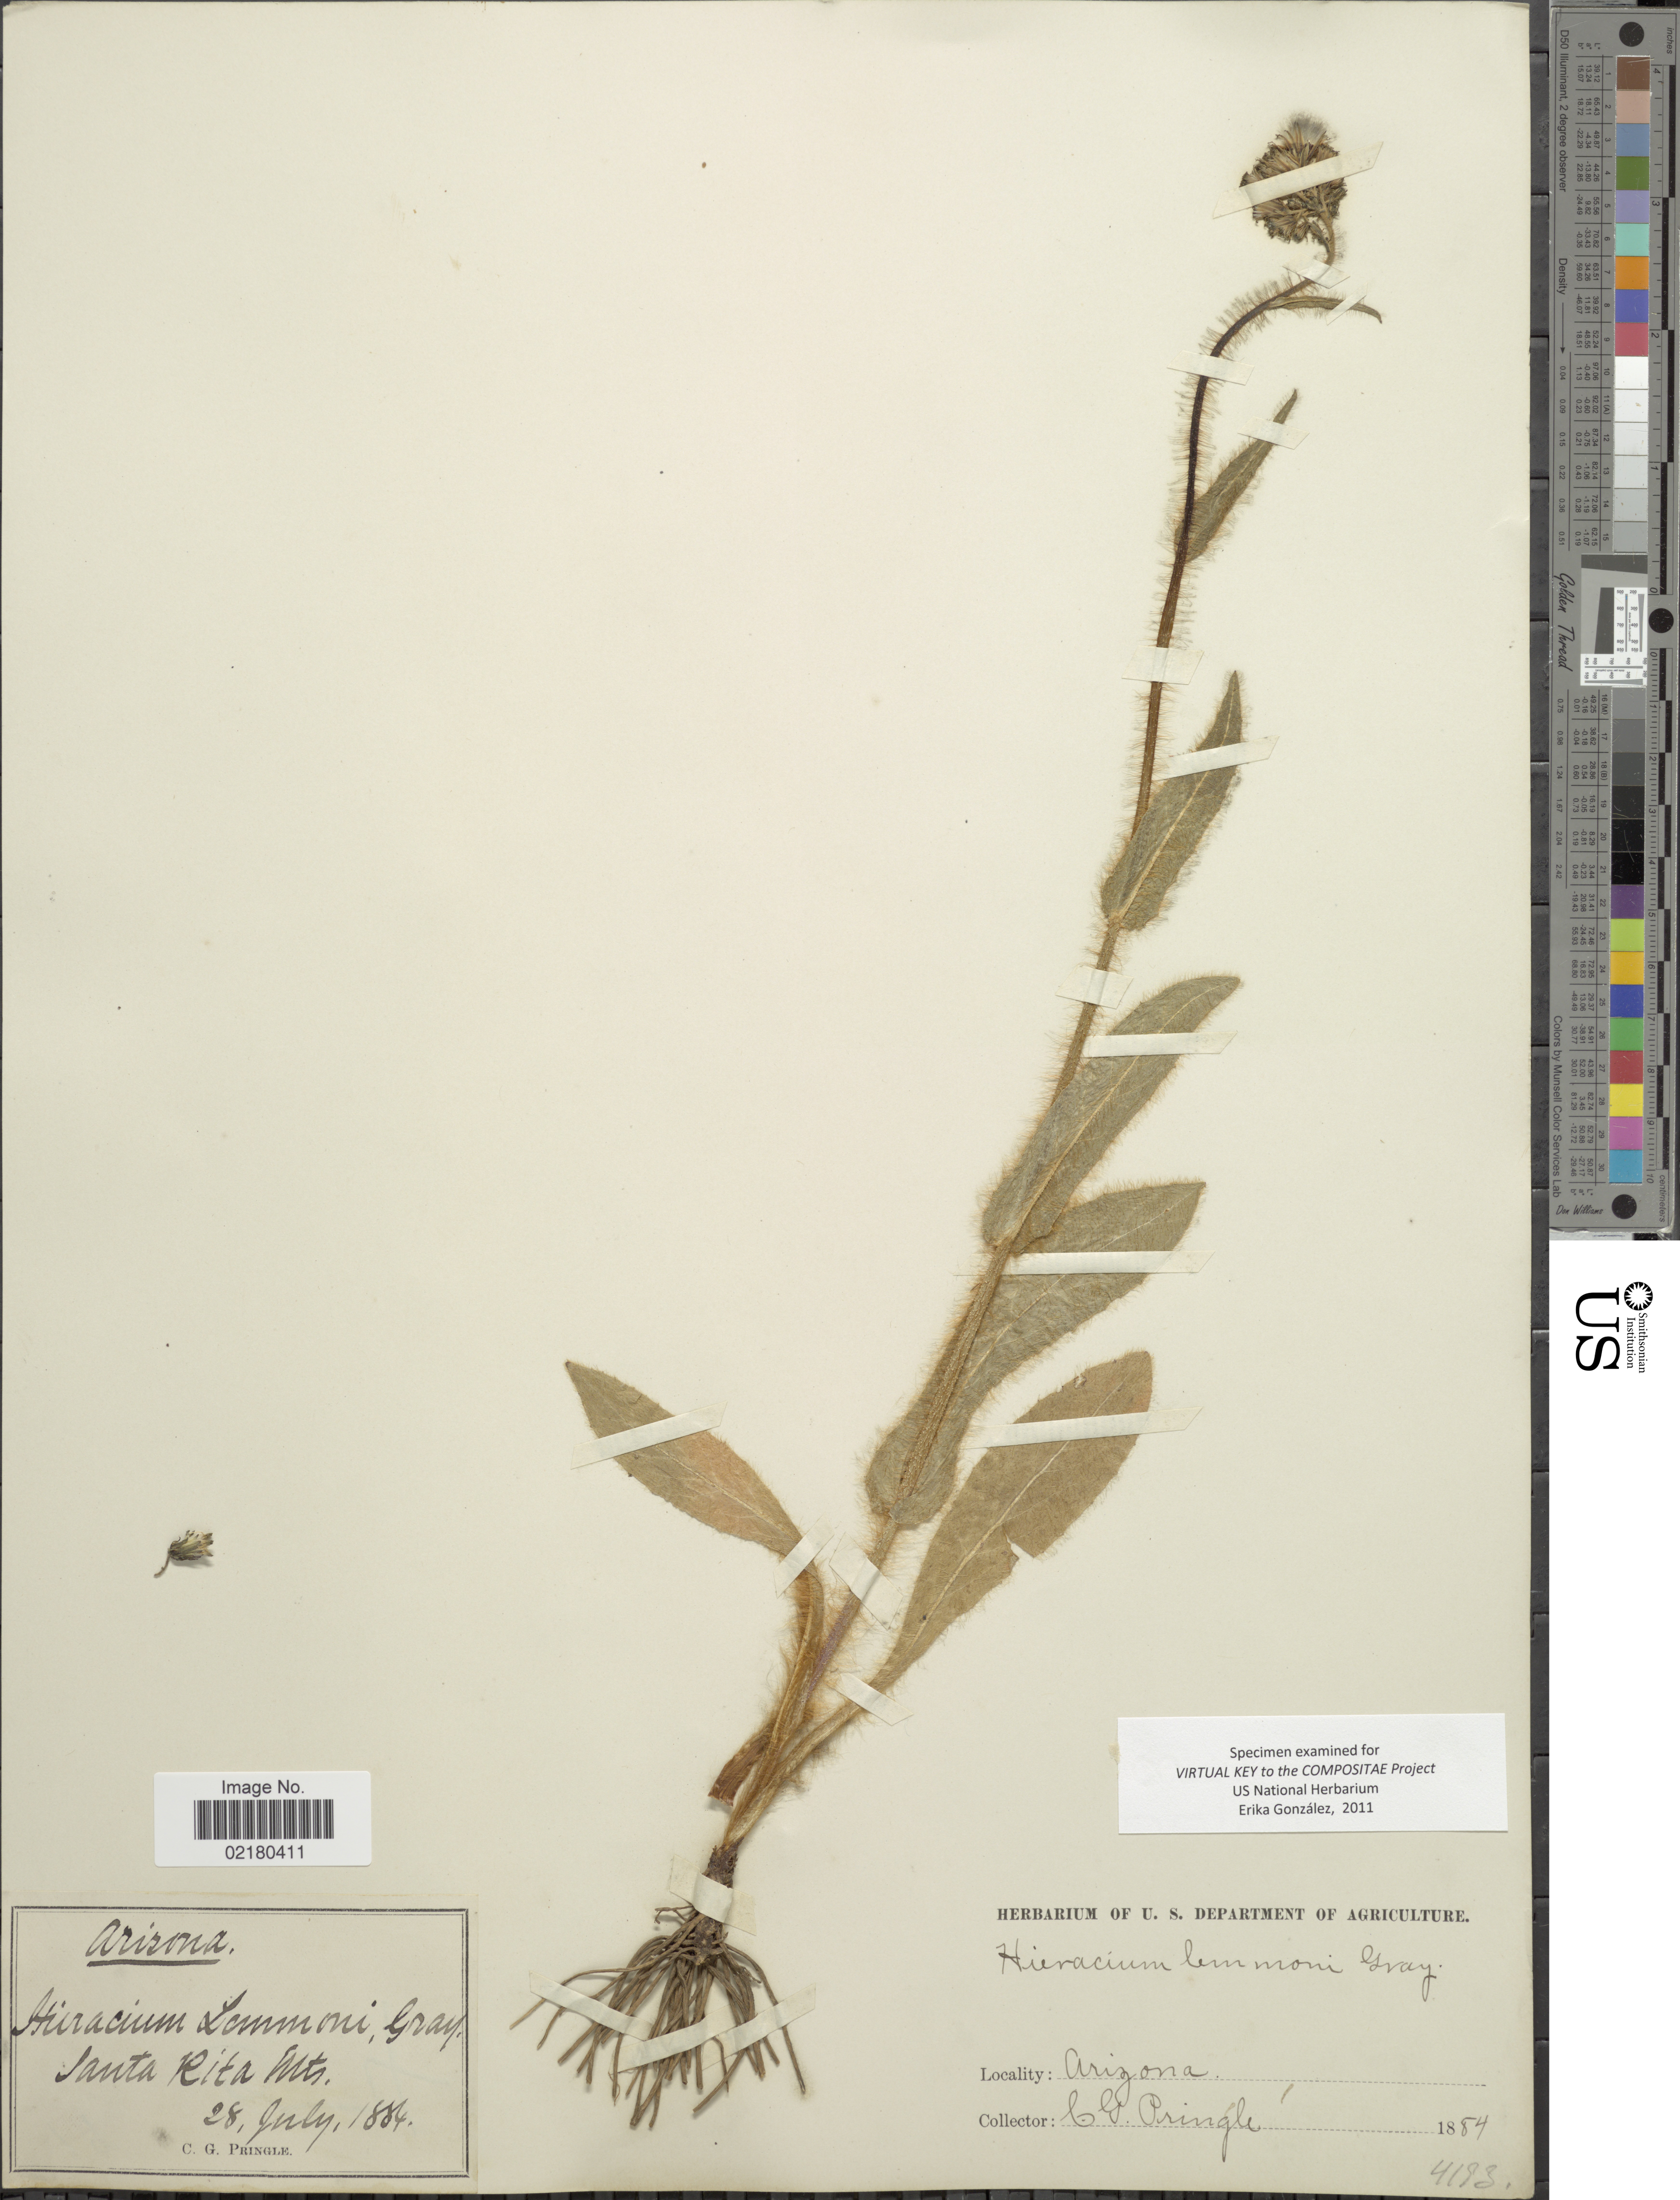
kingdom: Plantae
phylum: Tracheophyta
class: Magnoliopsida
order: Asterales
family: Asteraceae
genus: Hieracium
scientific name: Hieracium crepidispermum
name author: Fr.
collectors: C. G. Pringle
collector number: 4193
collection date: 1884-07-28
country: United States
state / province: Arizona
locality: Santa Rita Mts.